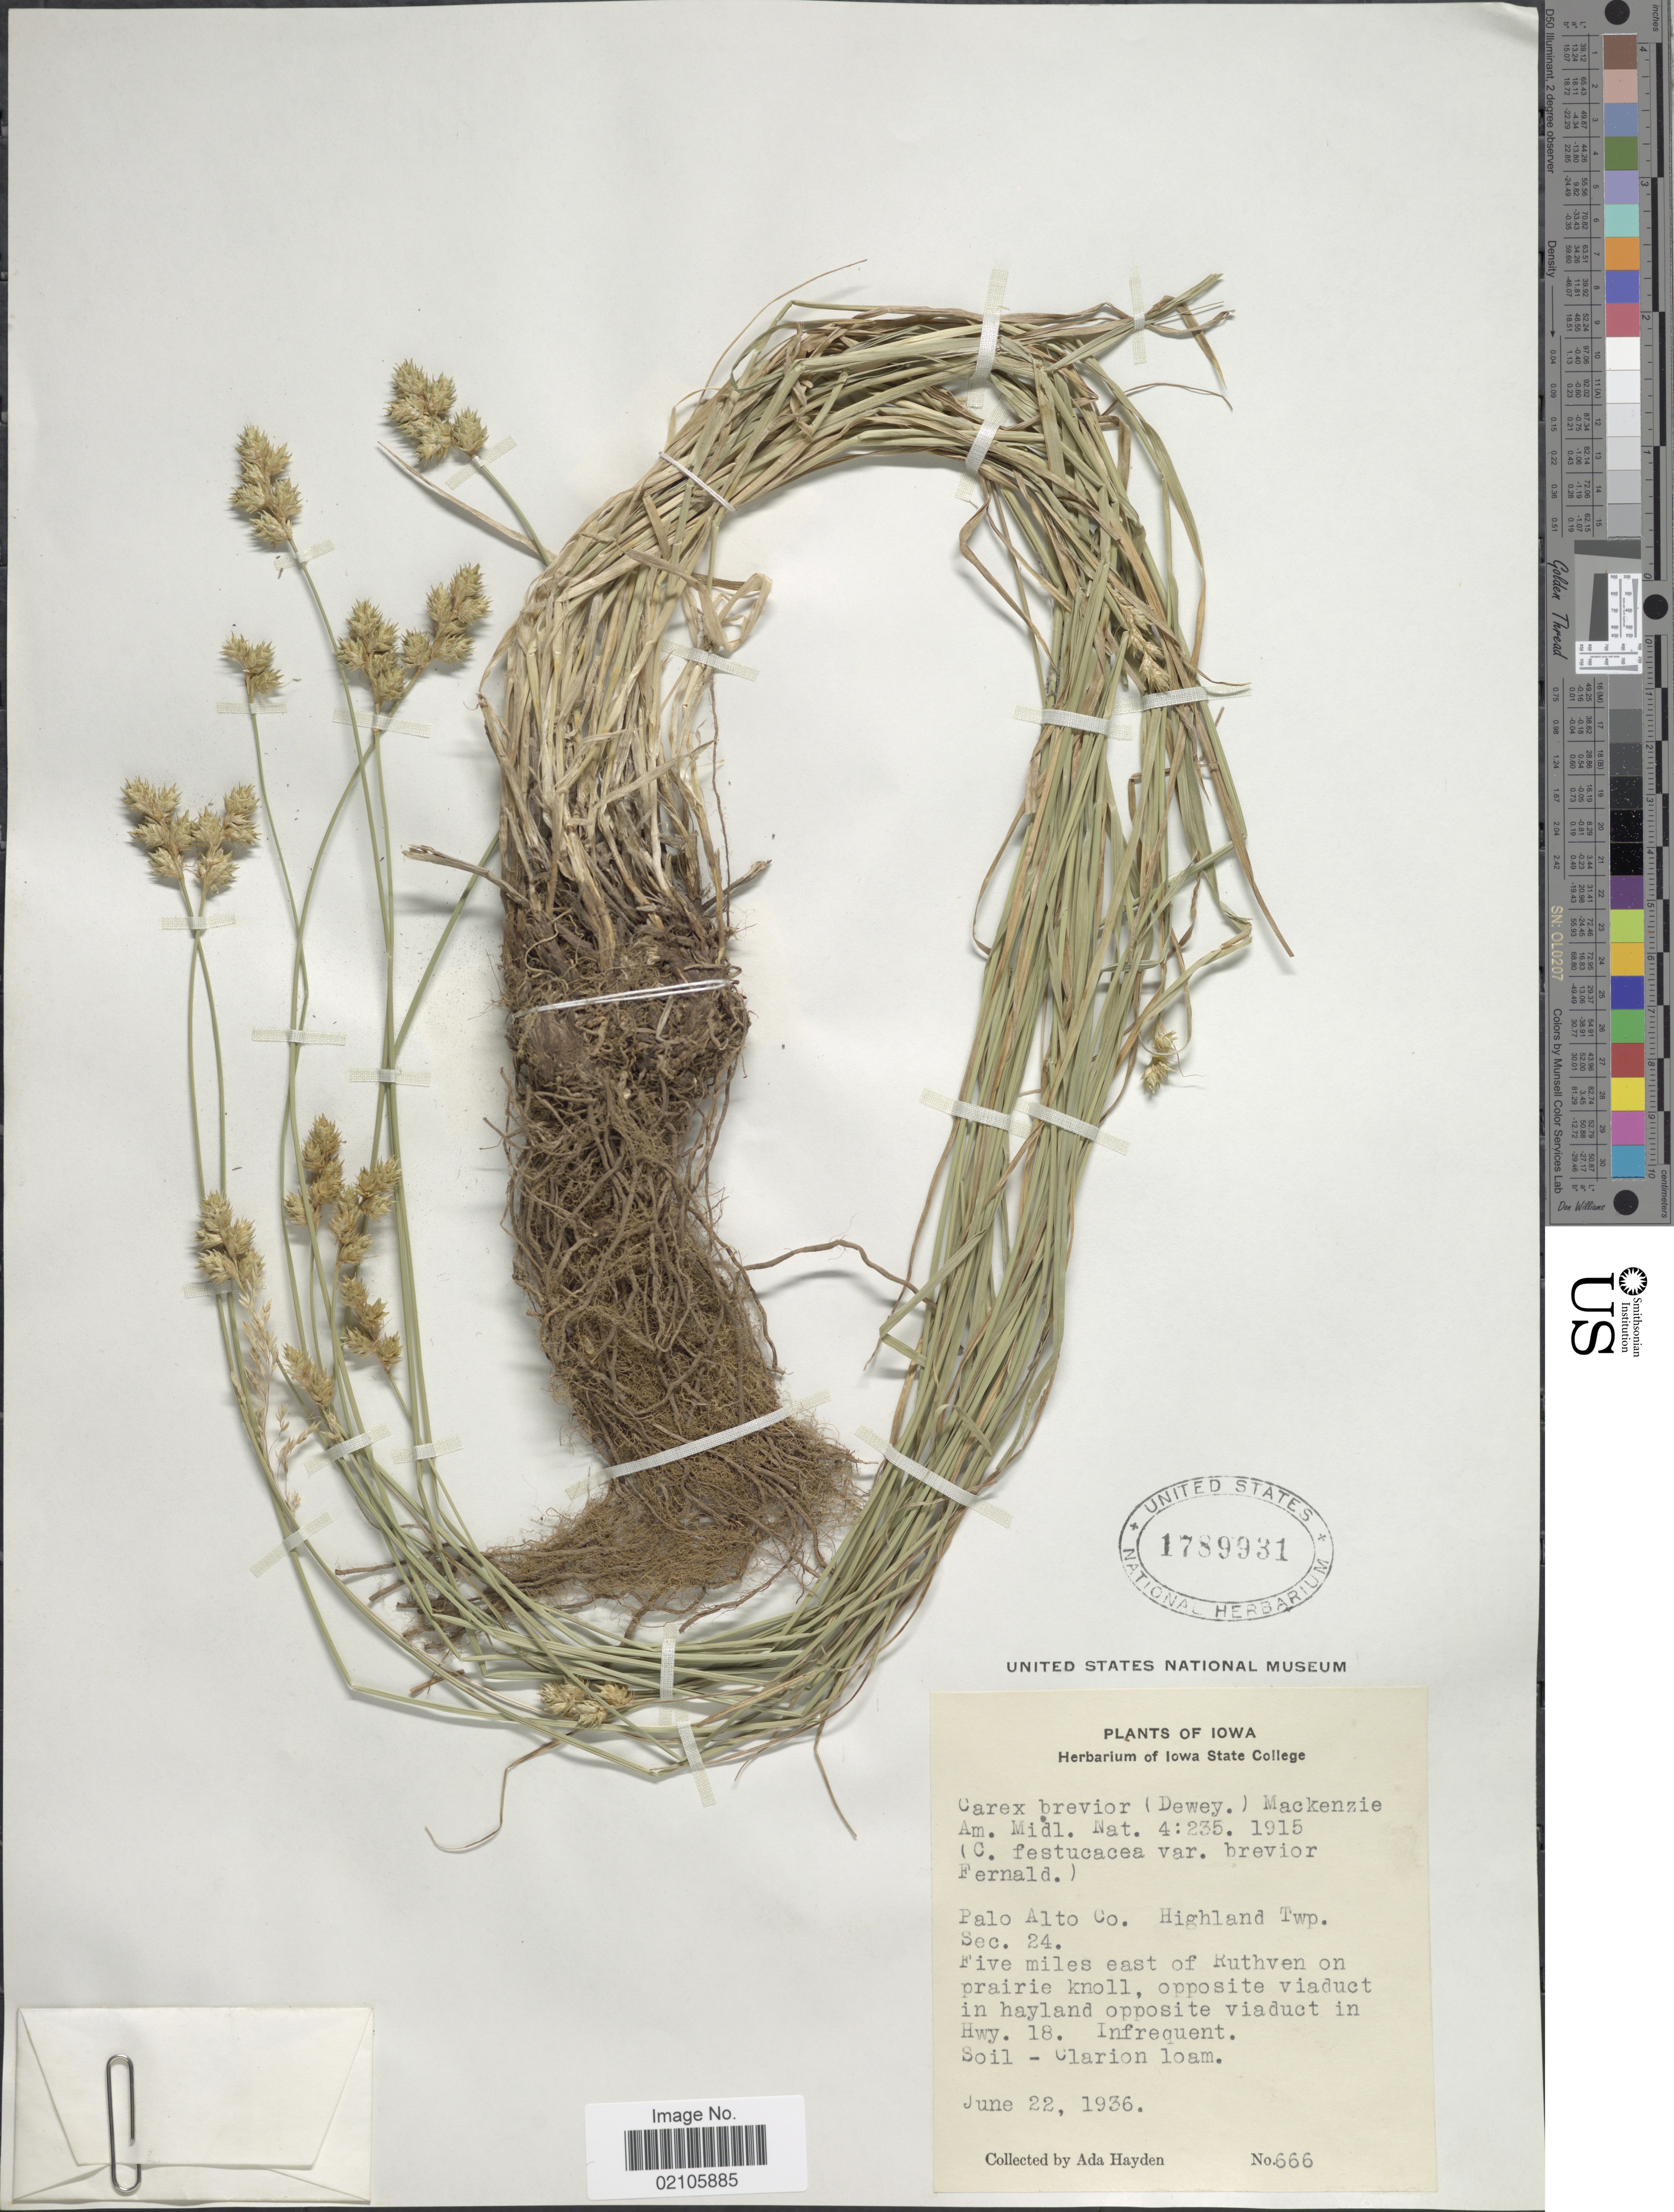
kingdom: Plantae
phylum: Tracheophyta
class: Liliopsida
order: Poales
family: Cyperaceae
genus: Carex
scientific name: Carex brevior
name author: (Dewey) Mack. ex Lunell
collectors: Ada Hayden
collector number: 666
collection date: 1936-06-22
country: United States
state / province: Iowa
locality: Palo Alto Co. Highland Twp. Sec. 24. Five miles east of Ruthven on prairie knoll, opposite viaduct in hayland opposite viaduct in Hwy. 18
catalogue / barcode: US 1789931